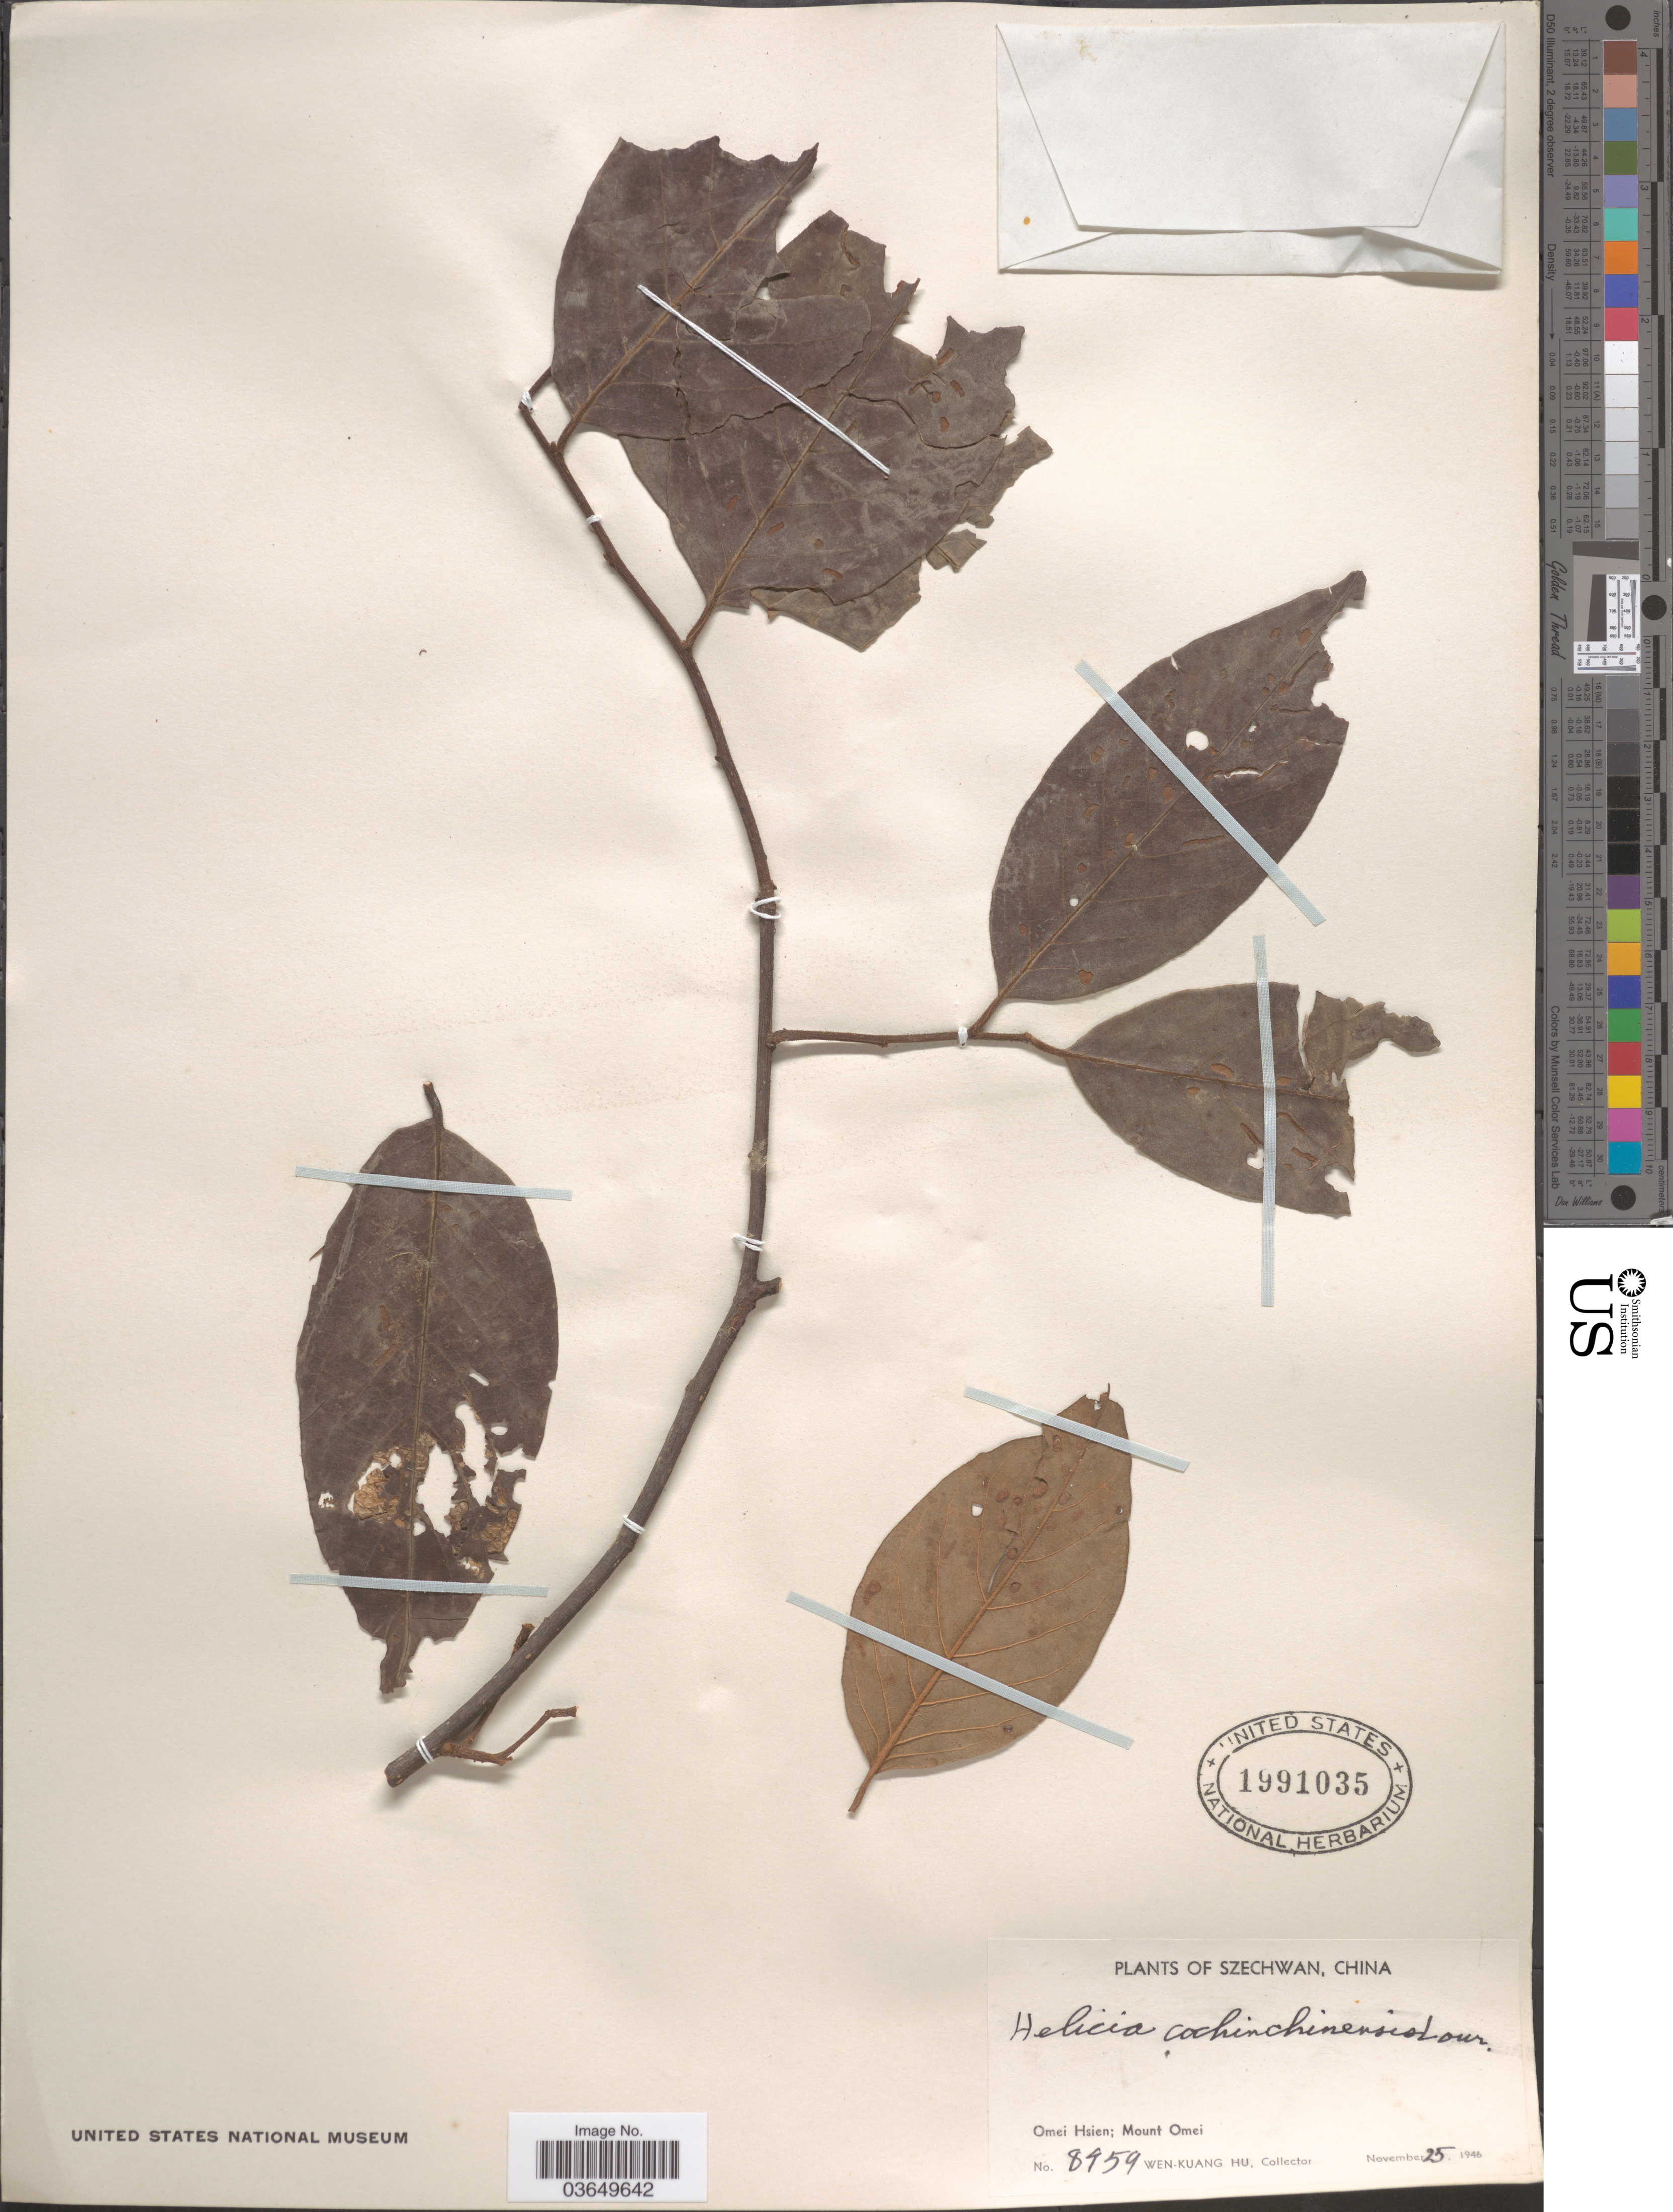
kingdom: Plantae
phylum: Tracheophyta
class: Magnoliopsida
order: Proteales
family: Proteaceae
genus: Helicia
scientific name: Helicia cochinchinensis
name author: Lour.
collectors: W. K. Hu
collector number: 8959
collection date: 1946-11-25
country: China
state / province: Sichuan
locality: Szechwan. Omei Hsien; Mount Omei.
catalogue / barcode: US 1991035